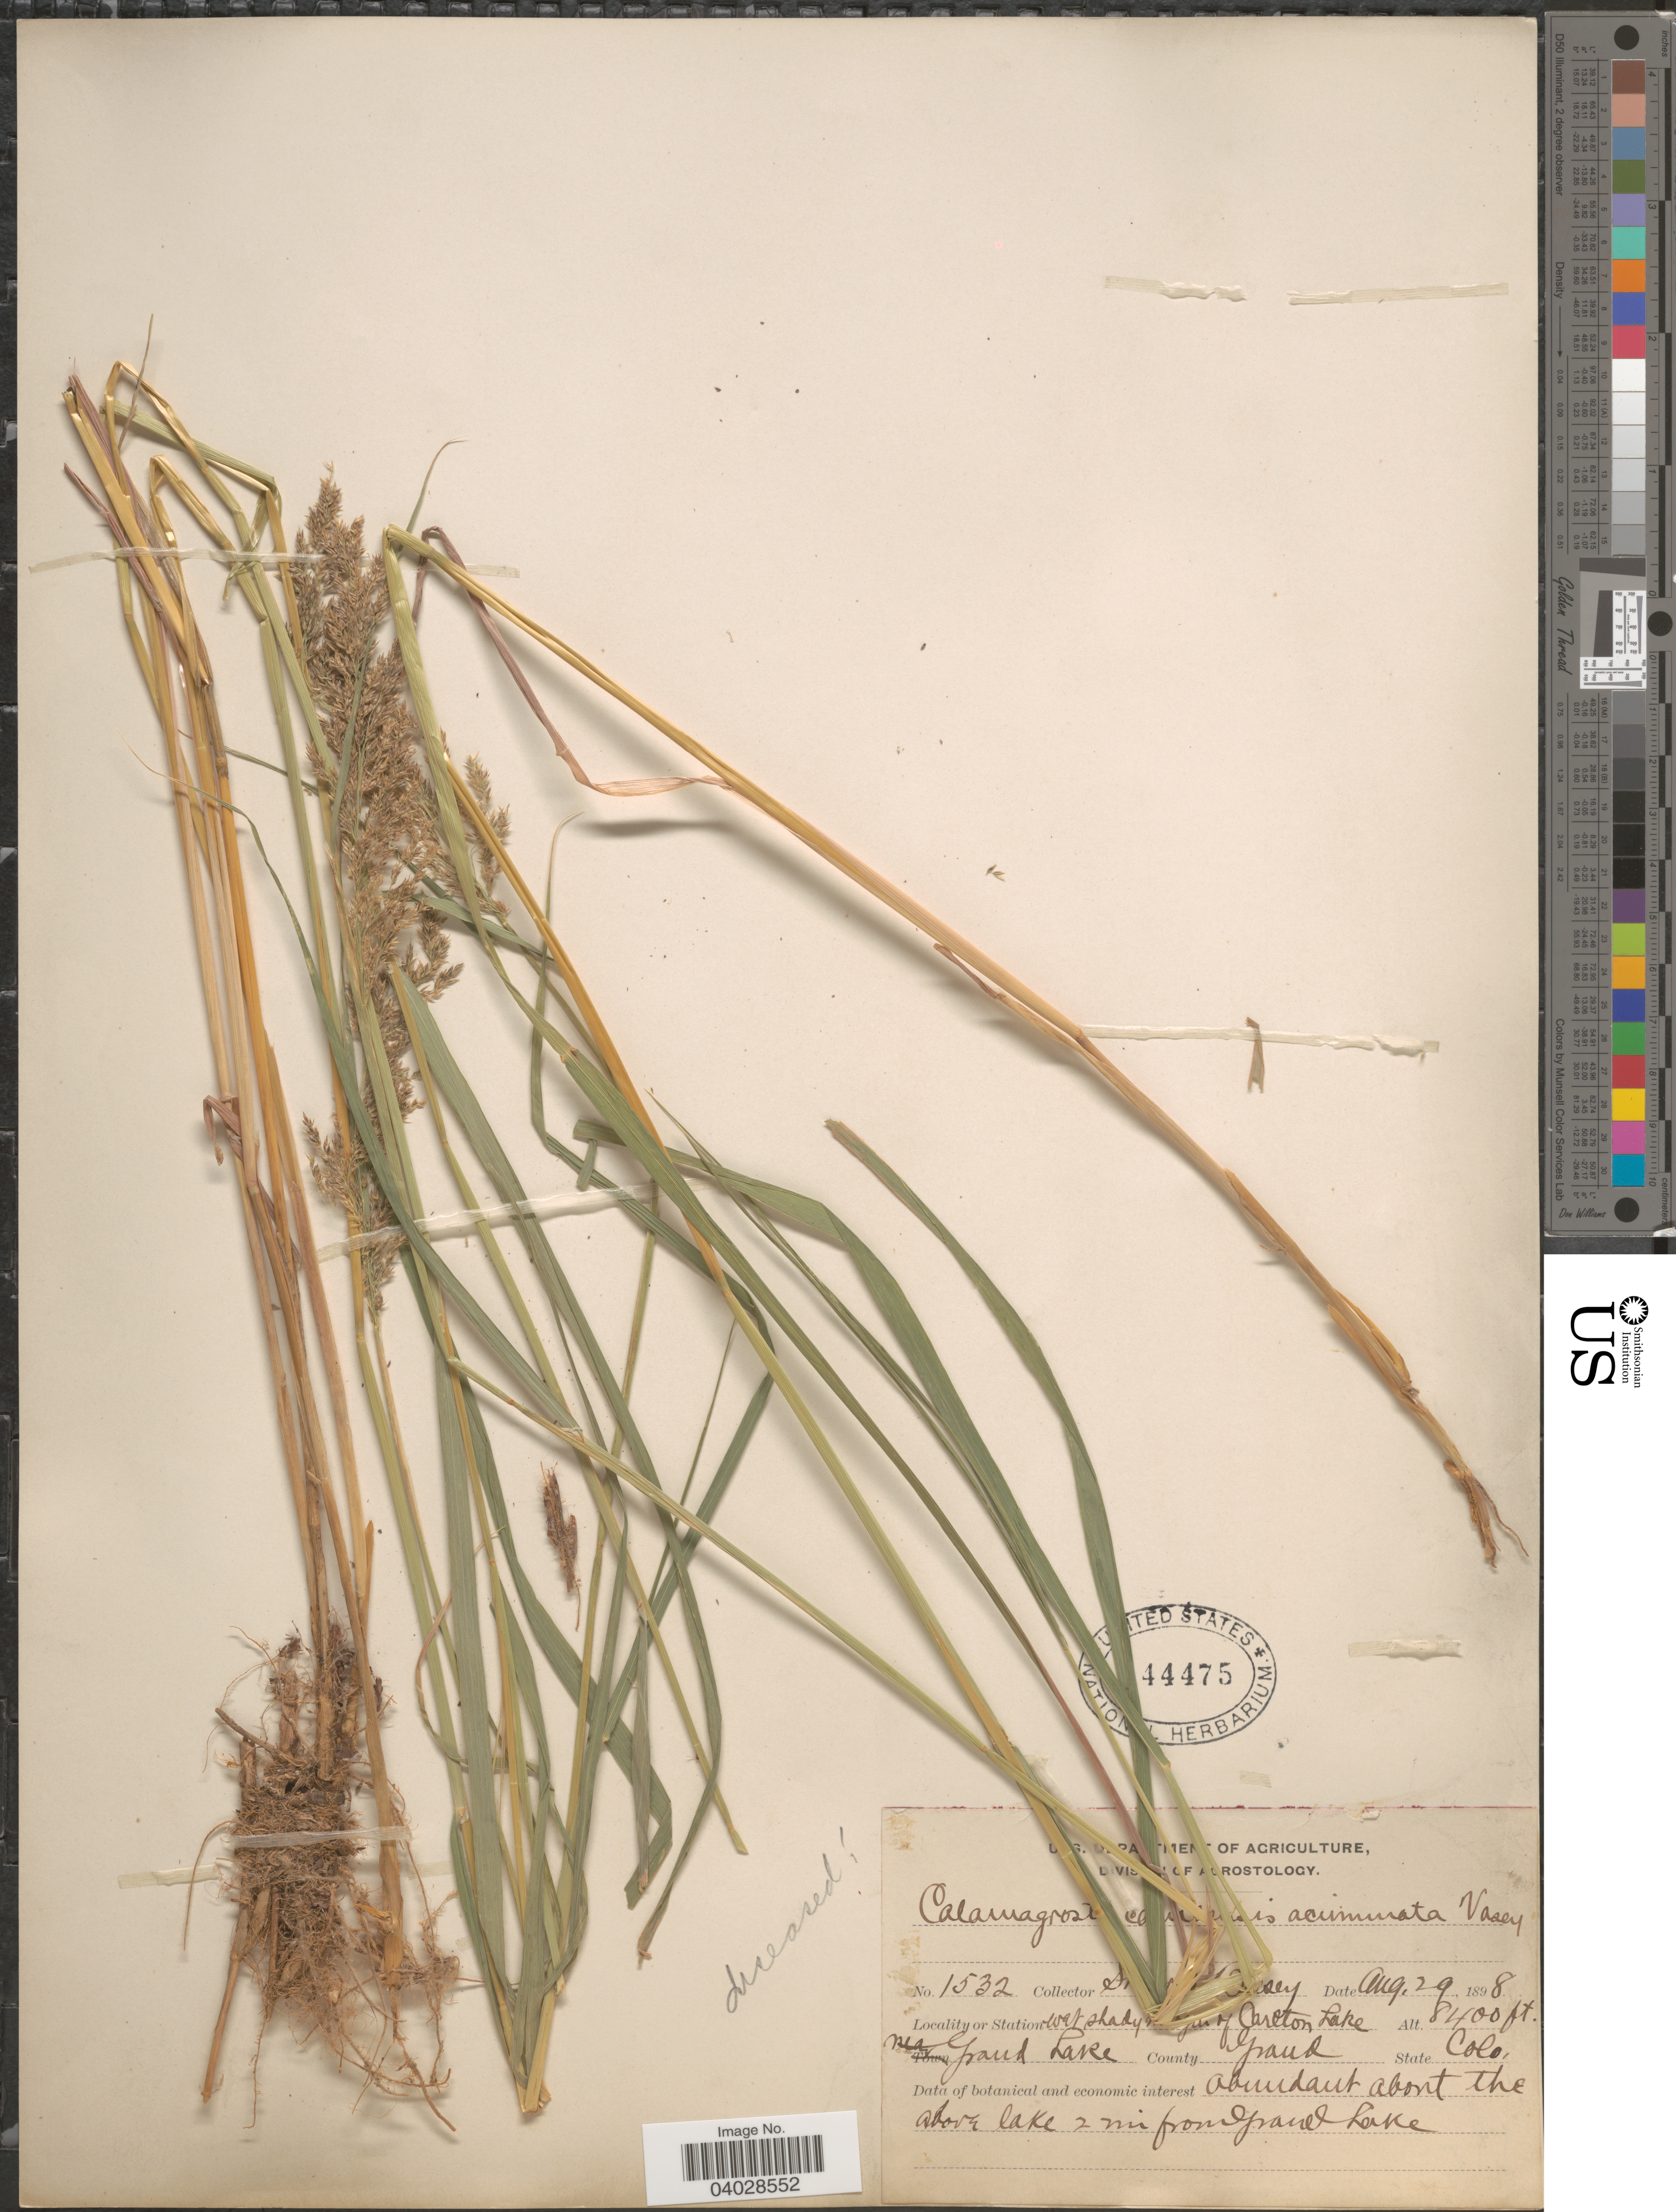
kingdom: Plantae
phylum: Tracheophyta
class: Liliopsida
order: Poales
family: Poaceae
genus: Calamagrostis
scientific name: Calamagrostis canadensis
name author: (Michx.) P. Beauv.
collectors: -- Shear & -. Bessey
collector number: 1532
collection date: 1898-08-29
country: United States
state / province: Colorado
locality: Wet shady margin of Carlton Lake. Near Grand Lake. County Grand. Abundant about the above lake 2 mi from Grand Lake.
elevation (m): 2560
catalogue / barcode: US 44475